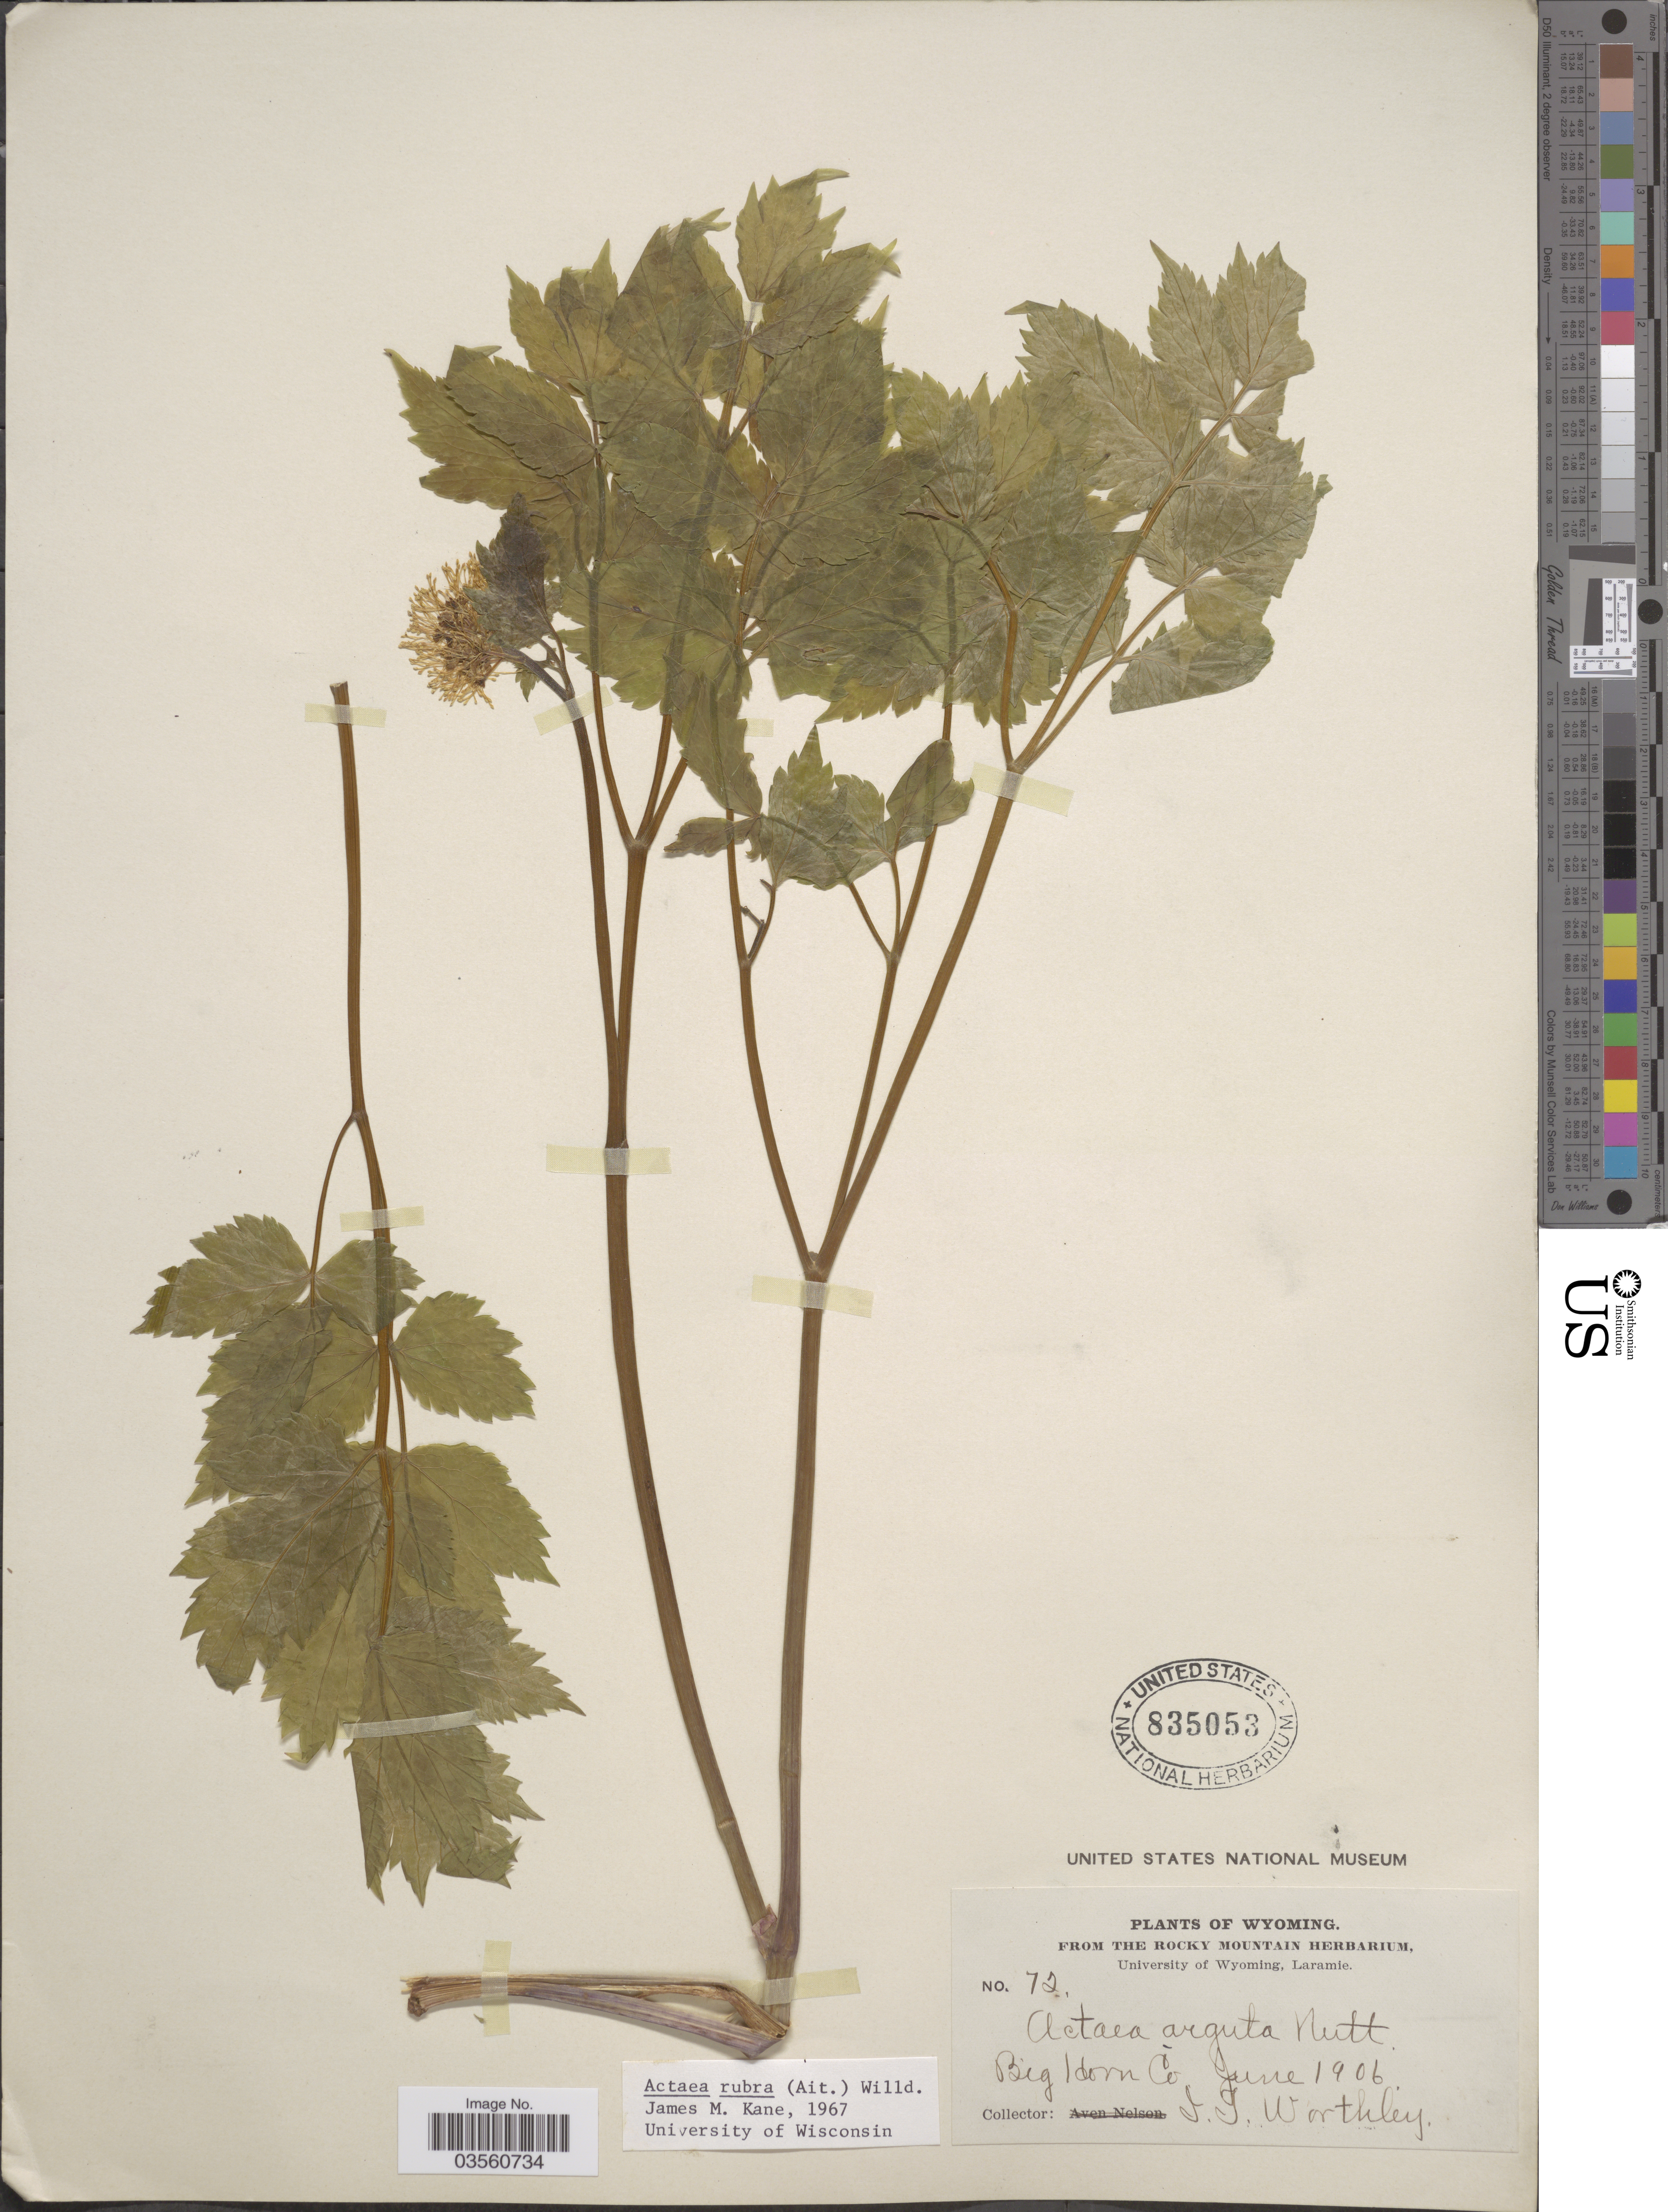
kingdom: Plantae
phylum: Tracheophyta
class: Magnoliopsida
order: Ranunculales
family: Ranunculaceae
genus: Actaea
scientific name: Actaea rubra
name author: (Aiton) Willd.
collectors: J. Worthley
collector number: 72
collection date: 1906-06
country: United States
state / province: Wyoming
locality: Big Horn Co.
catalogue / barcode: US 835053